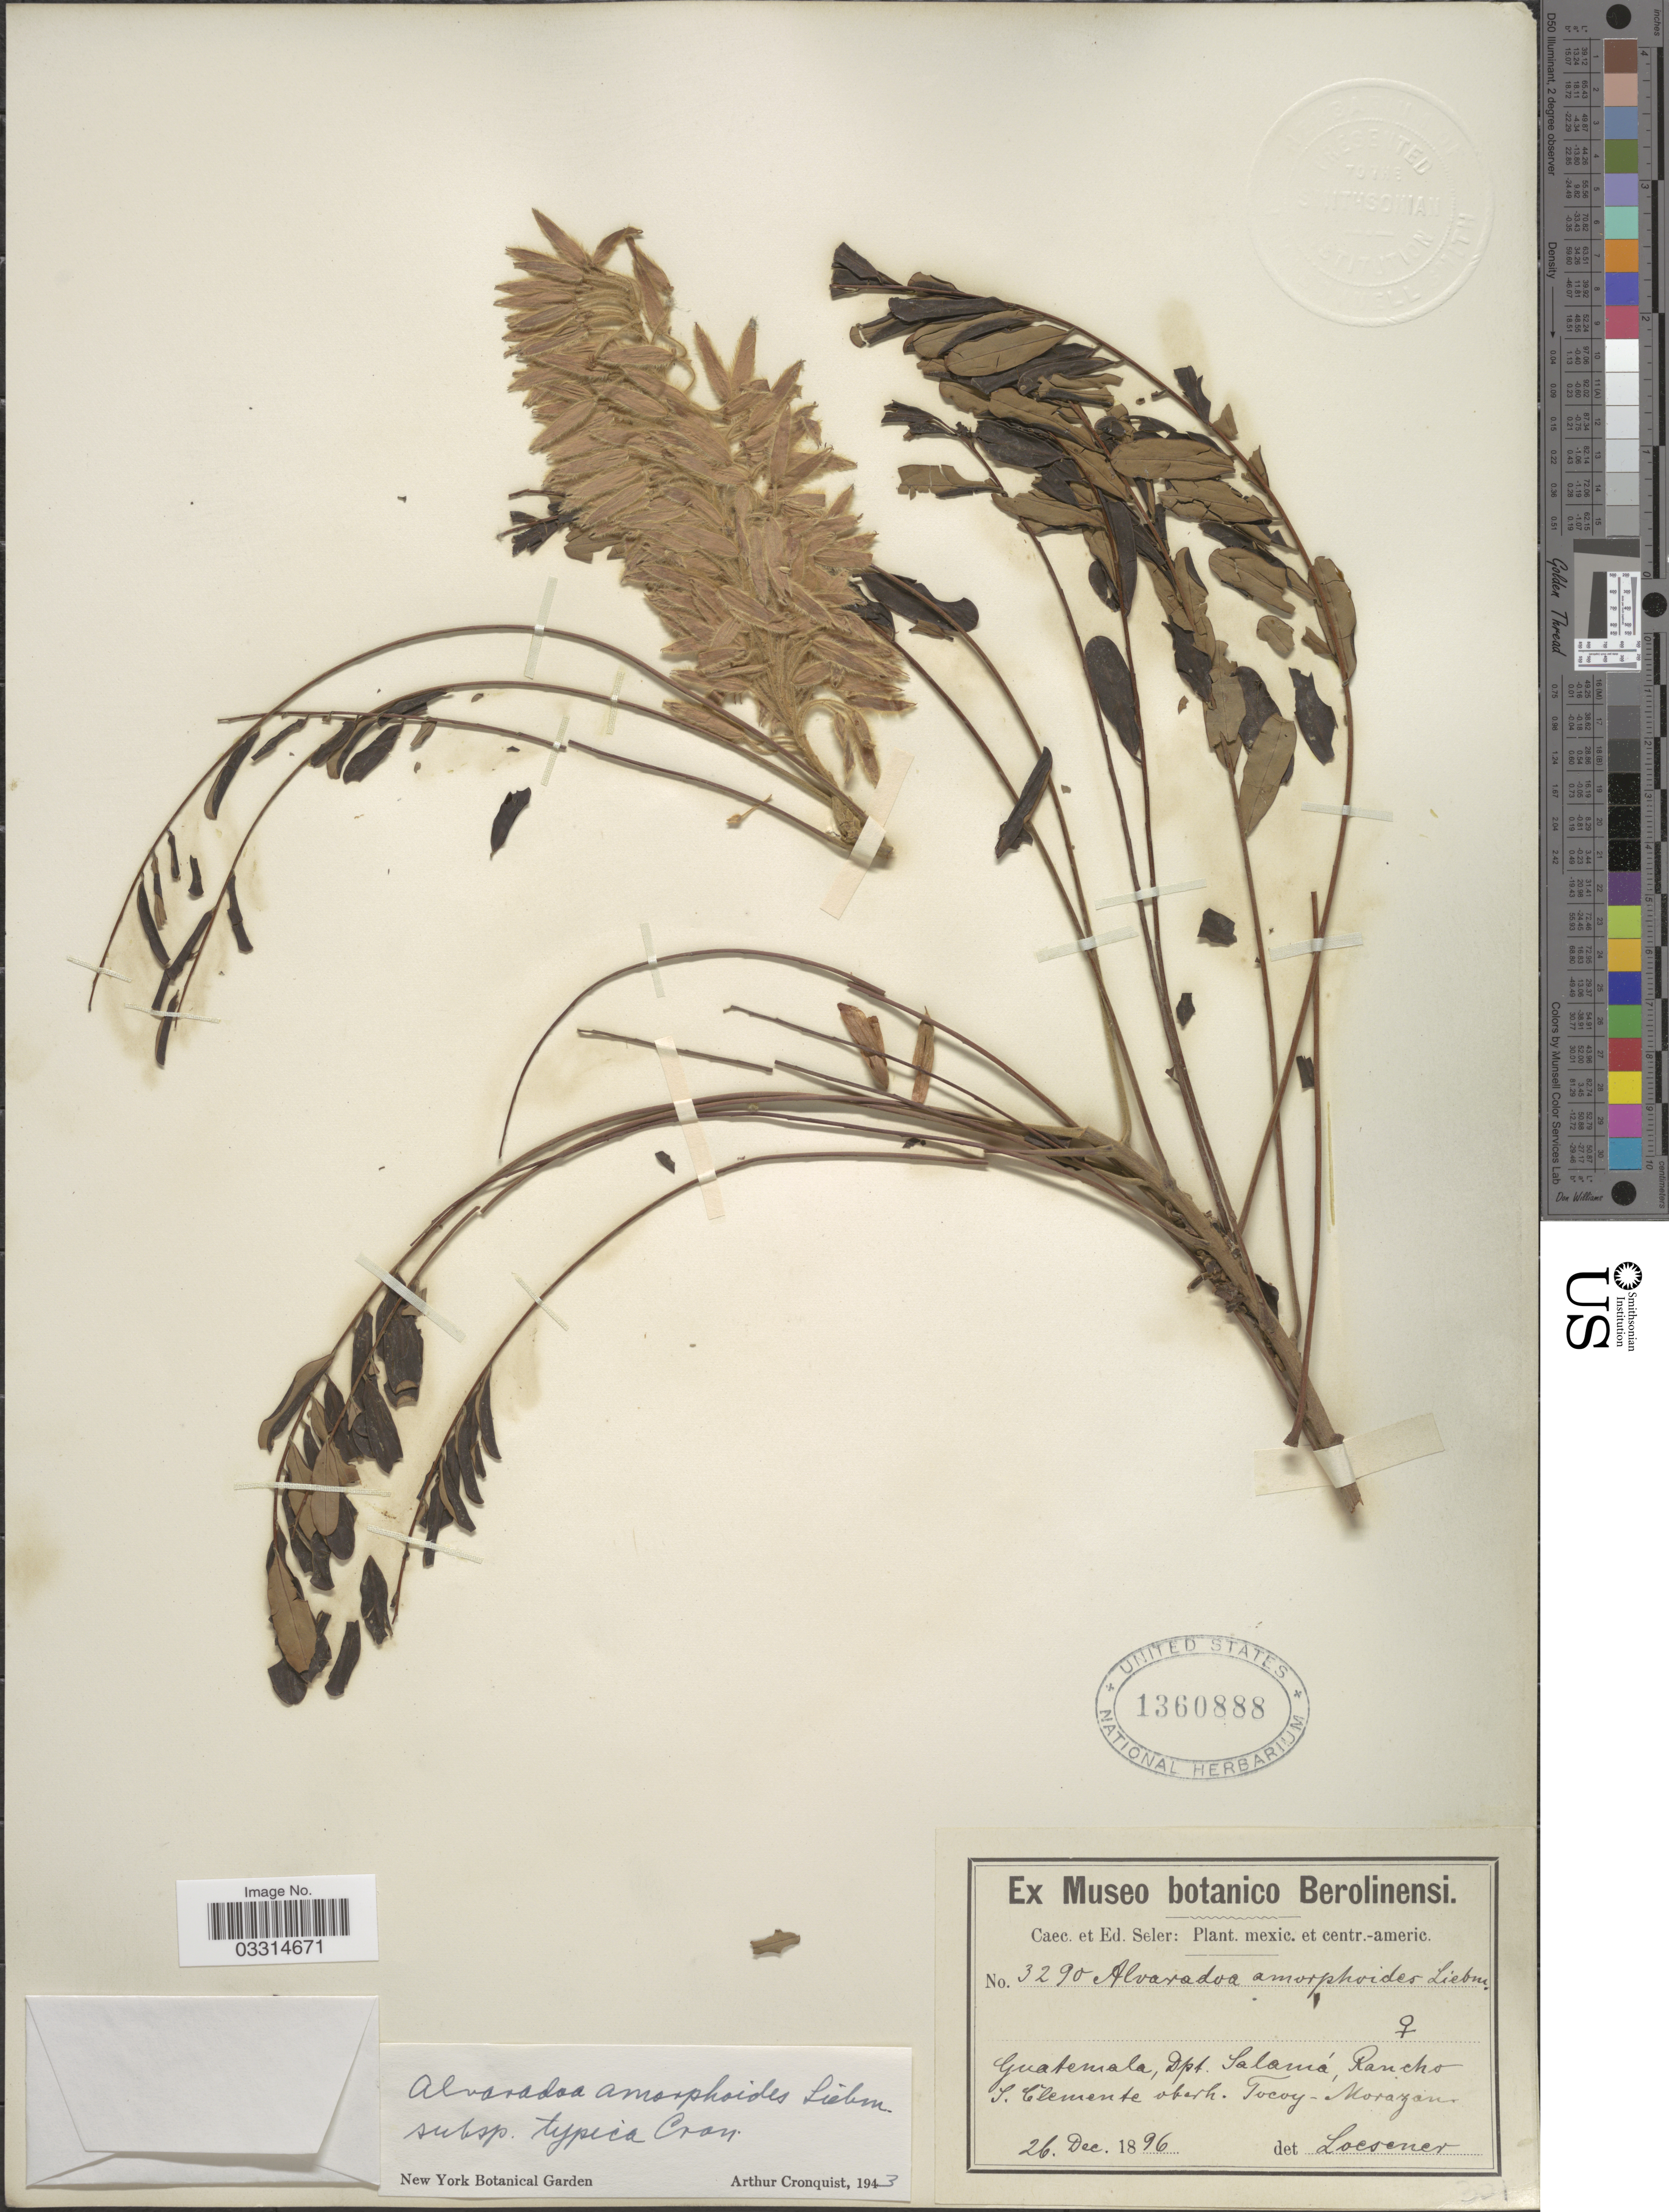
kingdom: Plantae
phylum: Tracheophyta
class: Magnoliopsida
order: Picramniales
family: Picramniaceae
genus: Alvaradoa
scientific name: Alvaradoa amorphoides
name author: Liebm.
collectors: ex Caec. et Ed Seler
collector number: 3290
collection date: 1896-12-26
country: Guatemala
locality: Dpt. Salamá, Rancho S. Clemente uberh. Tocoy-Morazan.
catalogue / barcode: US 1360888